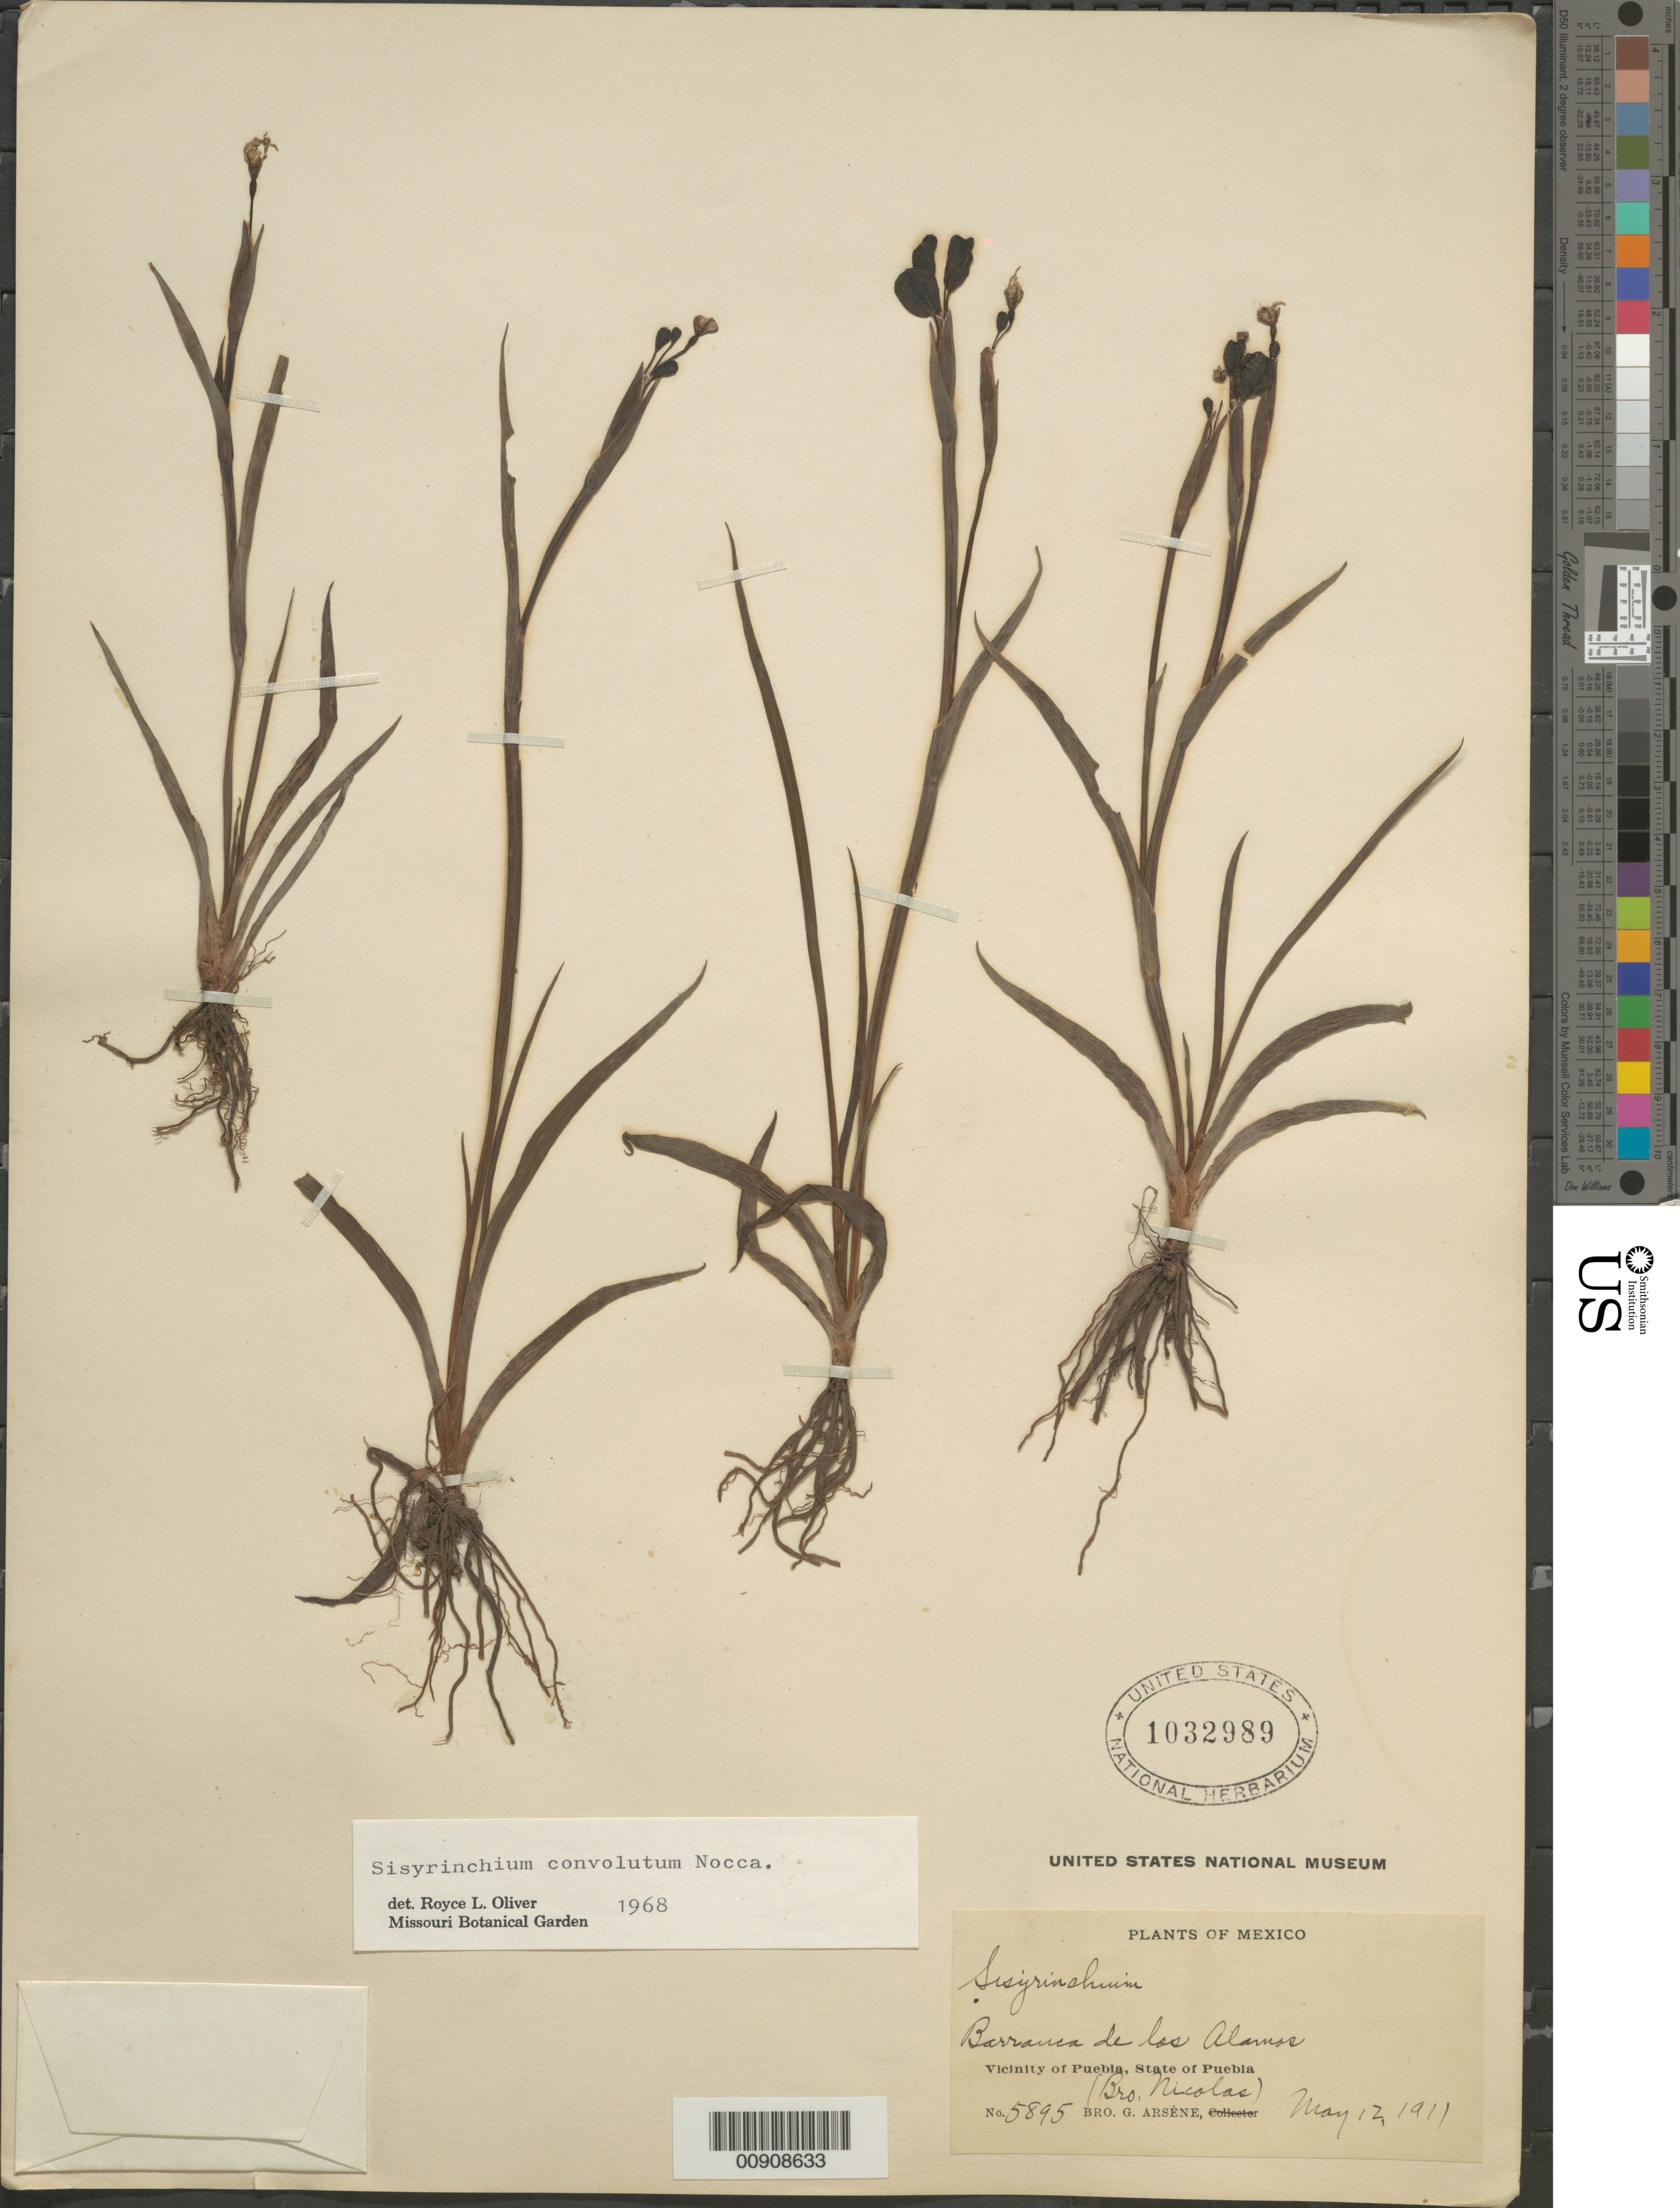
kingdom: Plantae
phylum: Tracheophyta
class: Liliopsida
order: Asparagales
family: Iridaceae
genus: Sisyrinchium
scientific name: Sisyrinchium convolutum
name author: Nocca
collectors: B. Nicolas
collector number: Arsène, Bro. G. No. 5895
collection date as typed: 12 May 1911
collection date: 1911-05-12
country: Mexico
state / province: Puebla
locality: Barranca de los Alamos. Vicinity of Puebla, State of Puebla.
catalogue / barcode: US 1032989